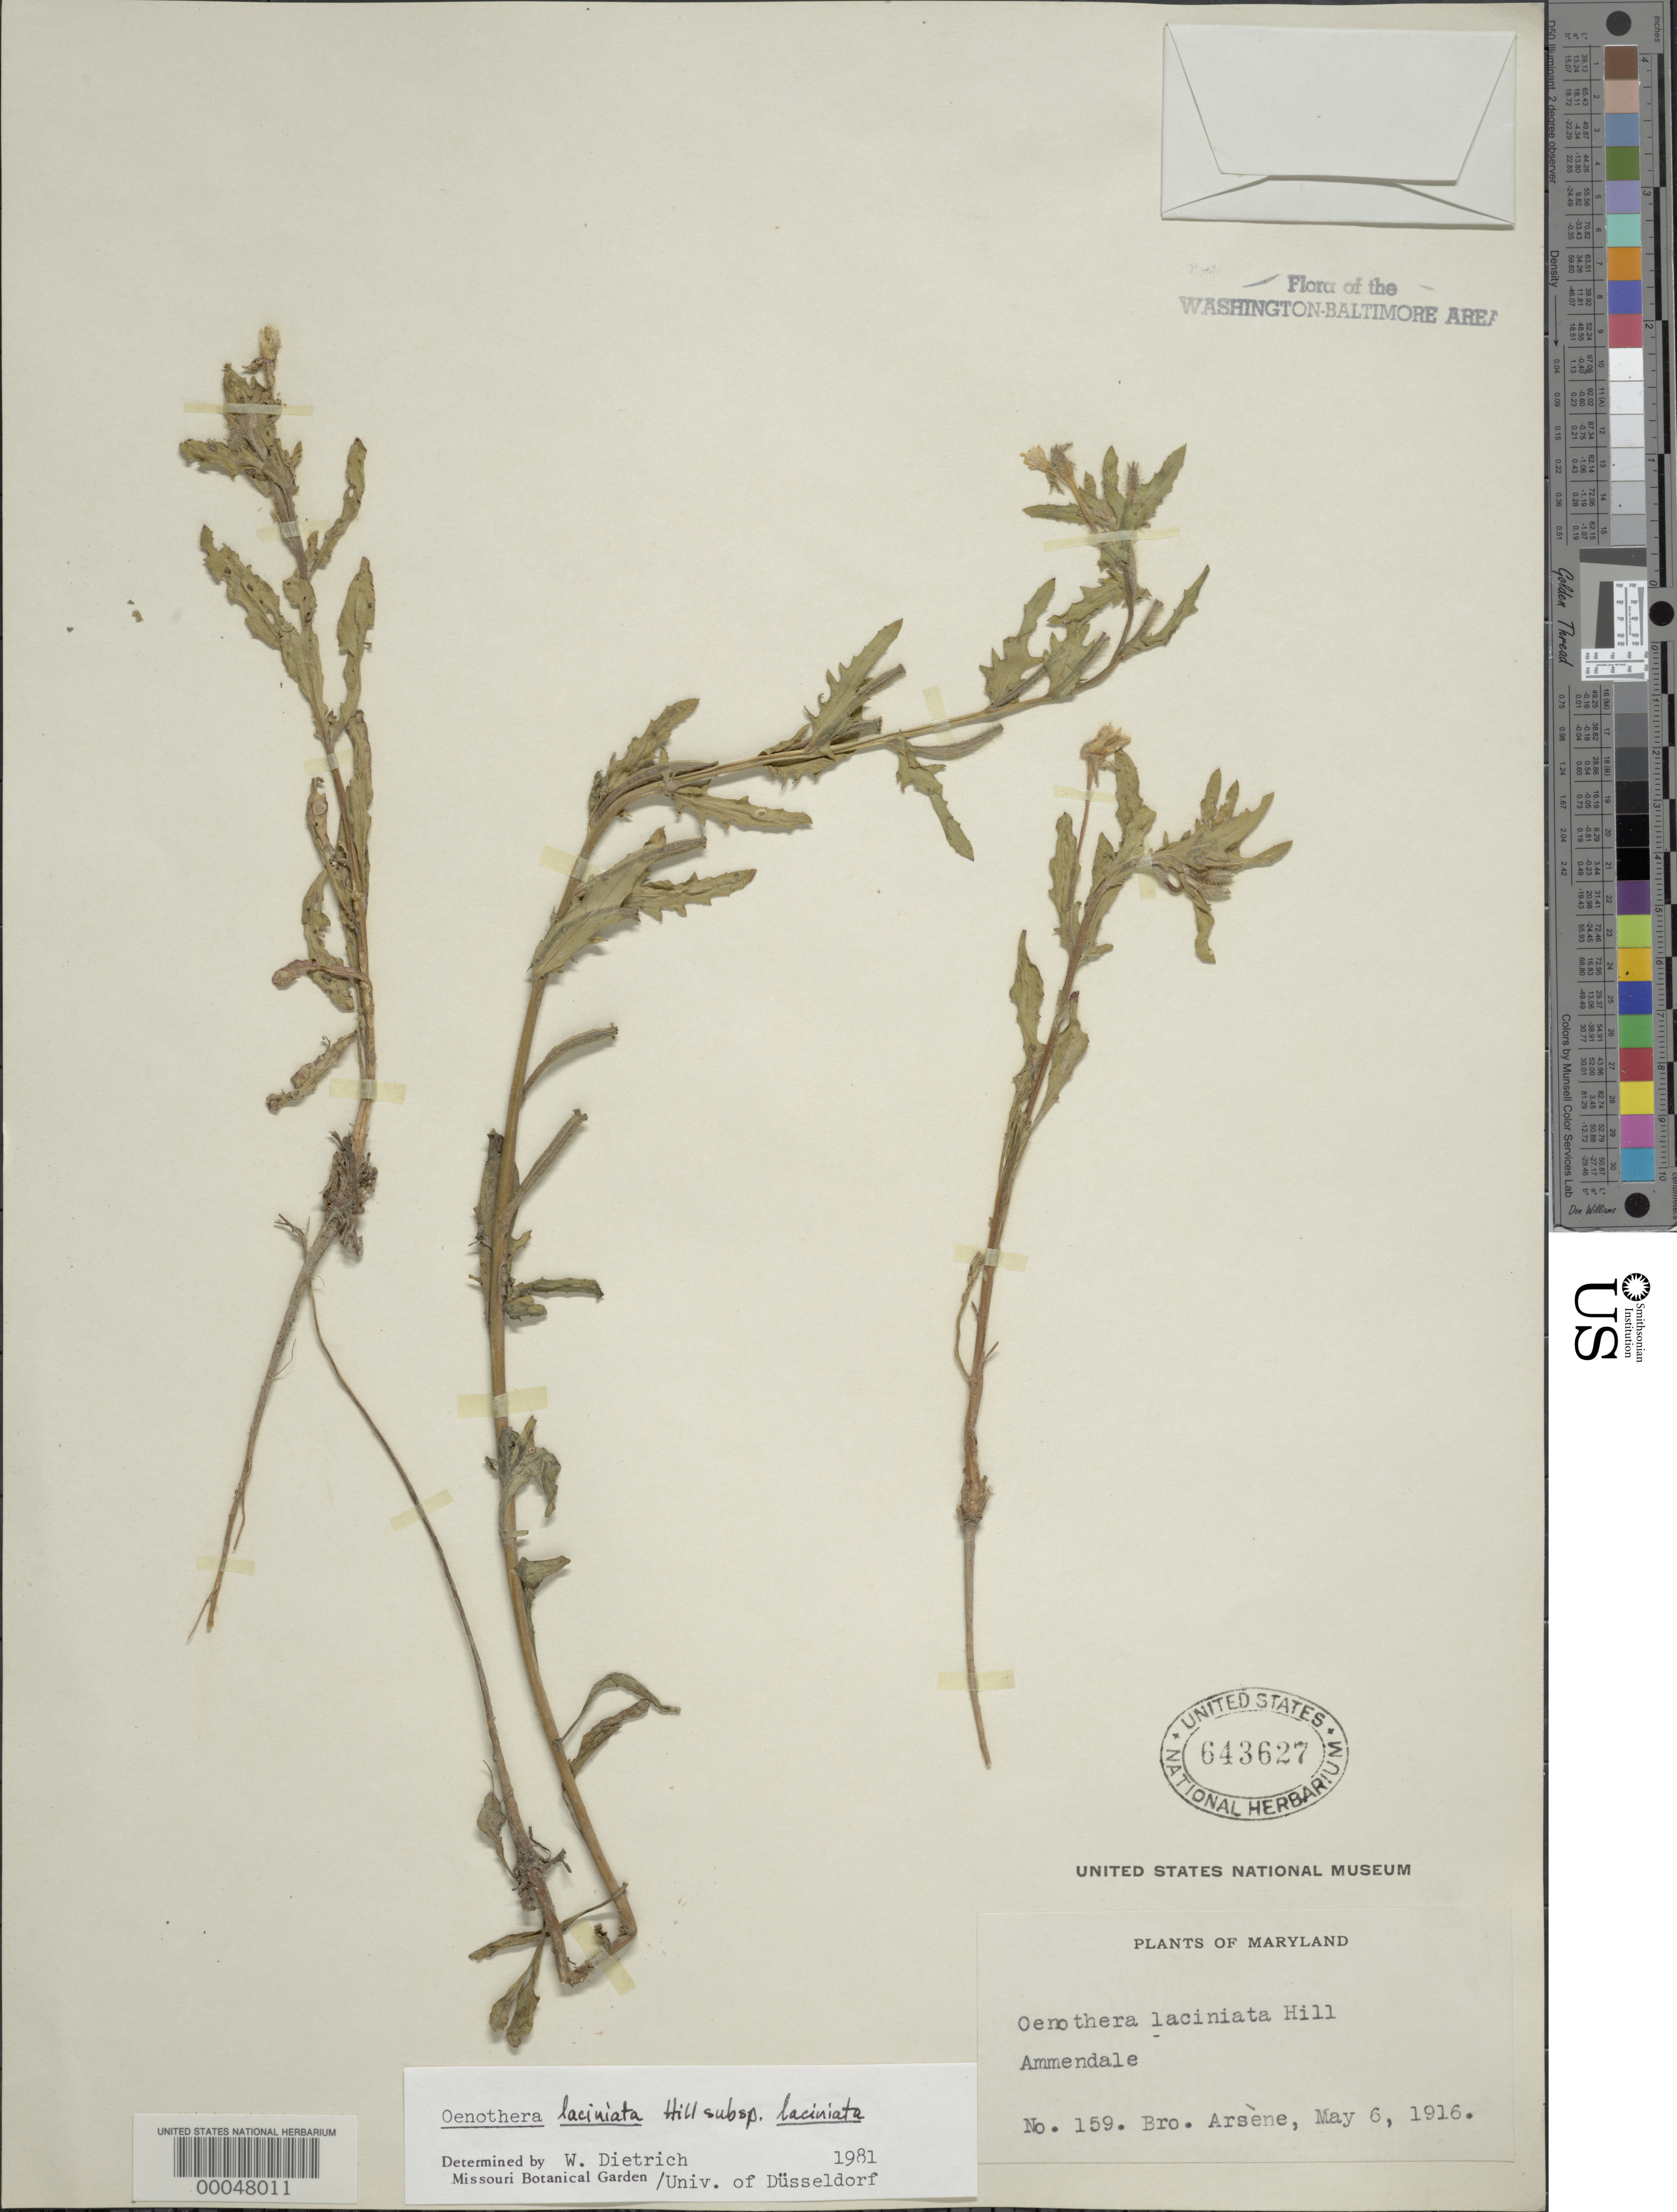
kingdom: Plantae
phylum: Tracheophyta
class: Magnoliopsida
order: Myrtales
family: Onagraceae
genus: Oenothera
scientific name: Oenothera laciniata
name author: Hill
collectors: Bro. G. Arsène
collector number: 159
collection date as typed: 06 May 1916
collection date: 1916-05-06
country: United States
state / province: Maryland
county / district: Prince George's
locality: Ammendale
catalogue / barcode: US 643627